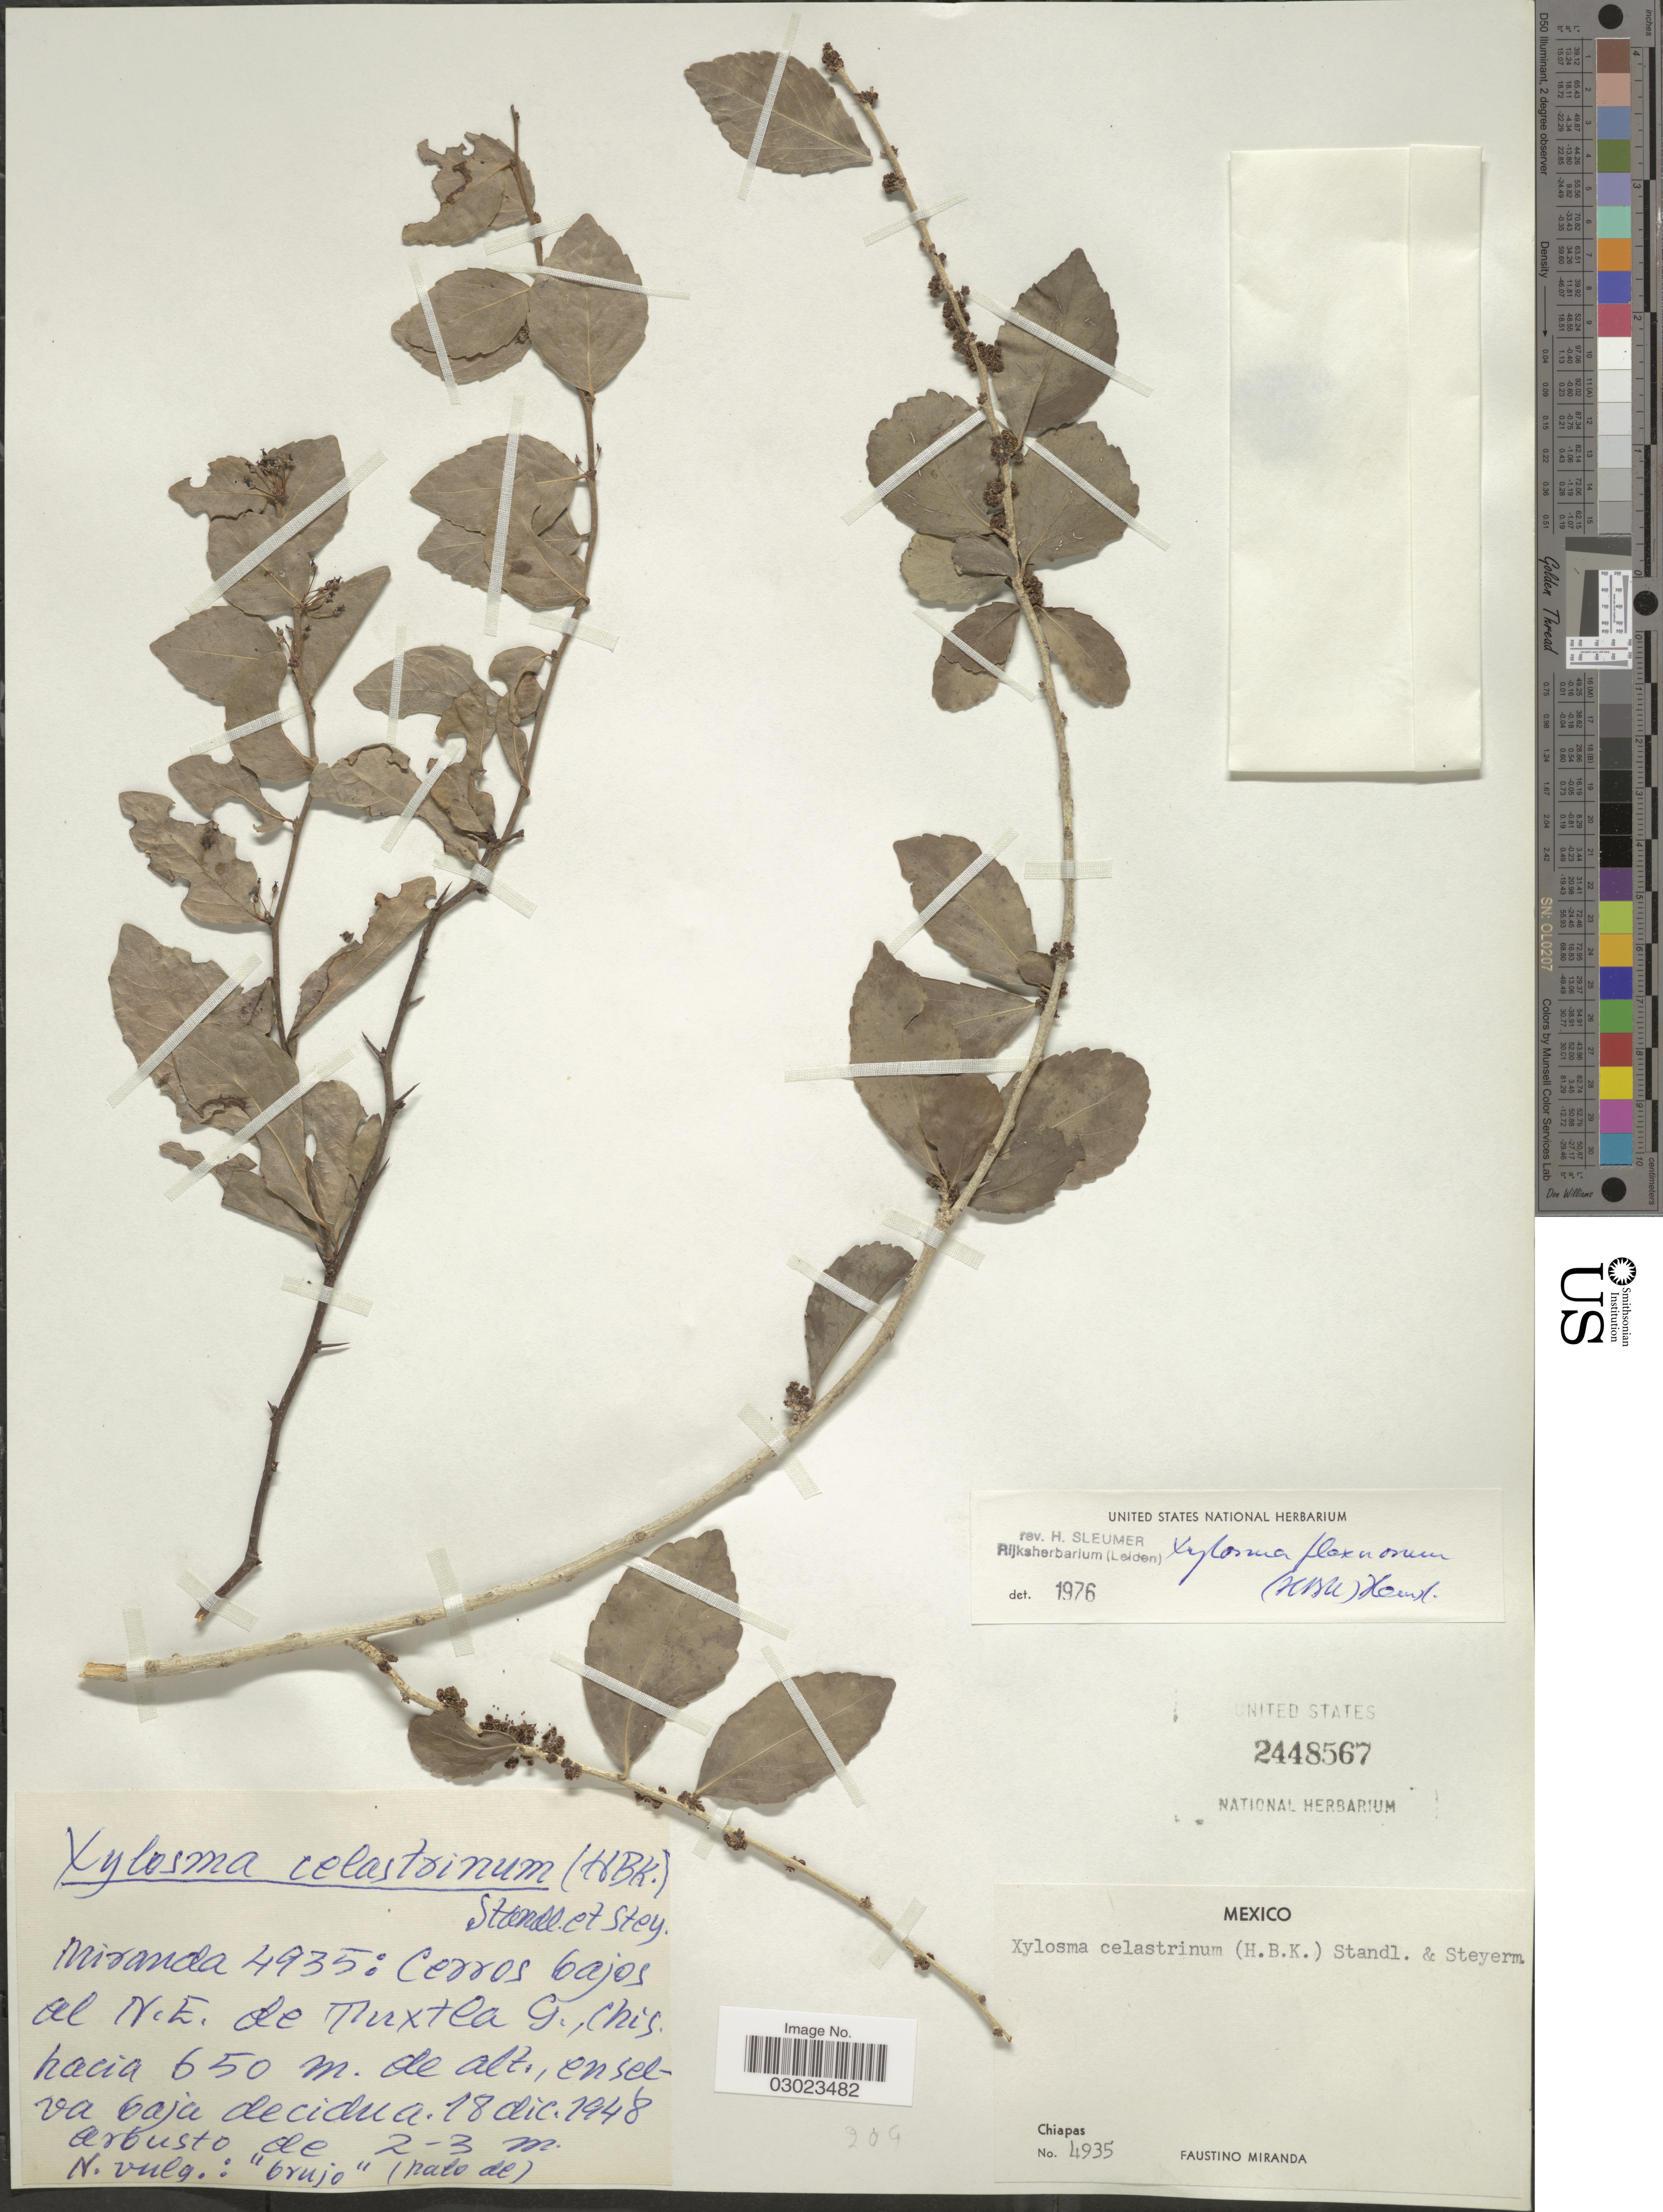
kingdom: Plantae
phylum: Tracheophyta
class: Magnoliopsida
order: Malpighiales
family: Salicaceae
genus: Xylosma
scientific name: Xylosma flexuosa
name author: (Kunth) Hemsl.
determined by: Sleumer, H. O.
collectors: F. Miranda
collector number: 4935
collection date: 1948-12-18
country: Mexico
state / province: Chiapas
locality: Cerros bajos al N.E. de Tuxtla G., Chis.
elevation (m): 650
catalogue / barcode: US 2448567